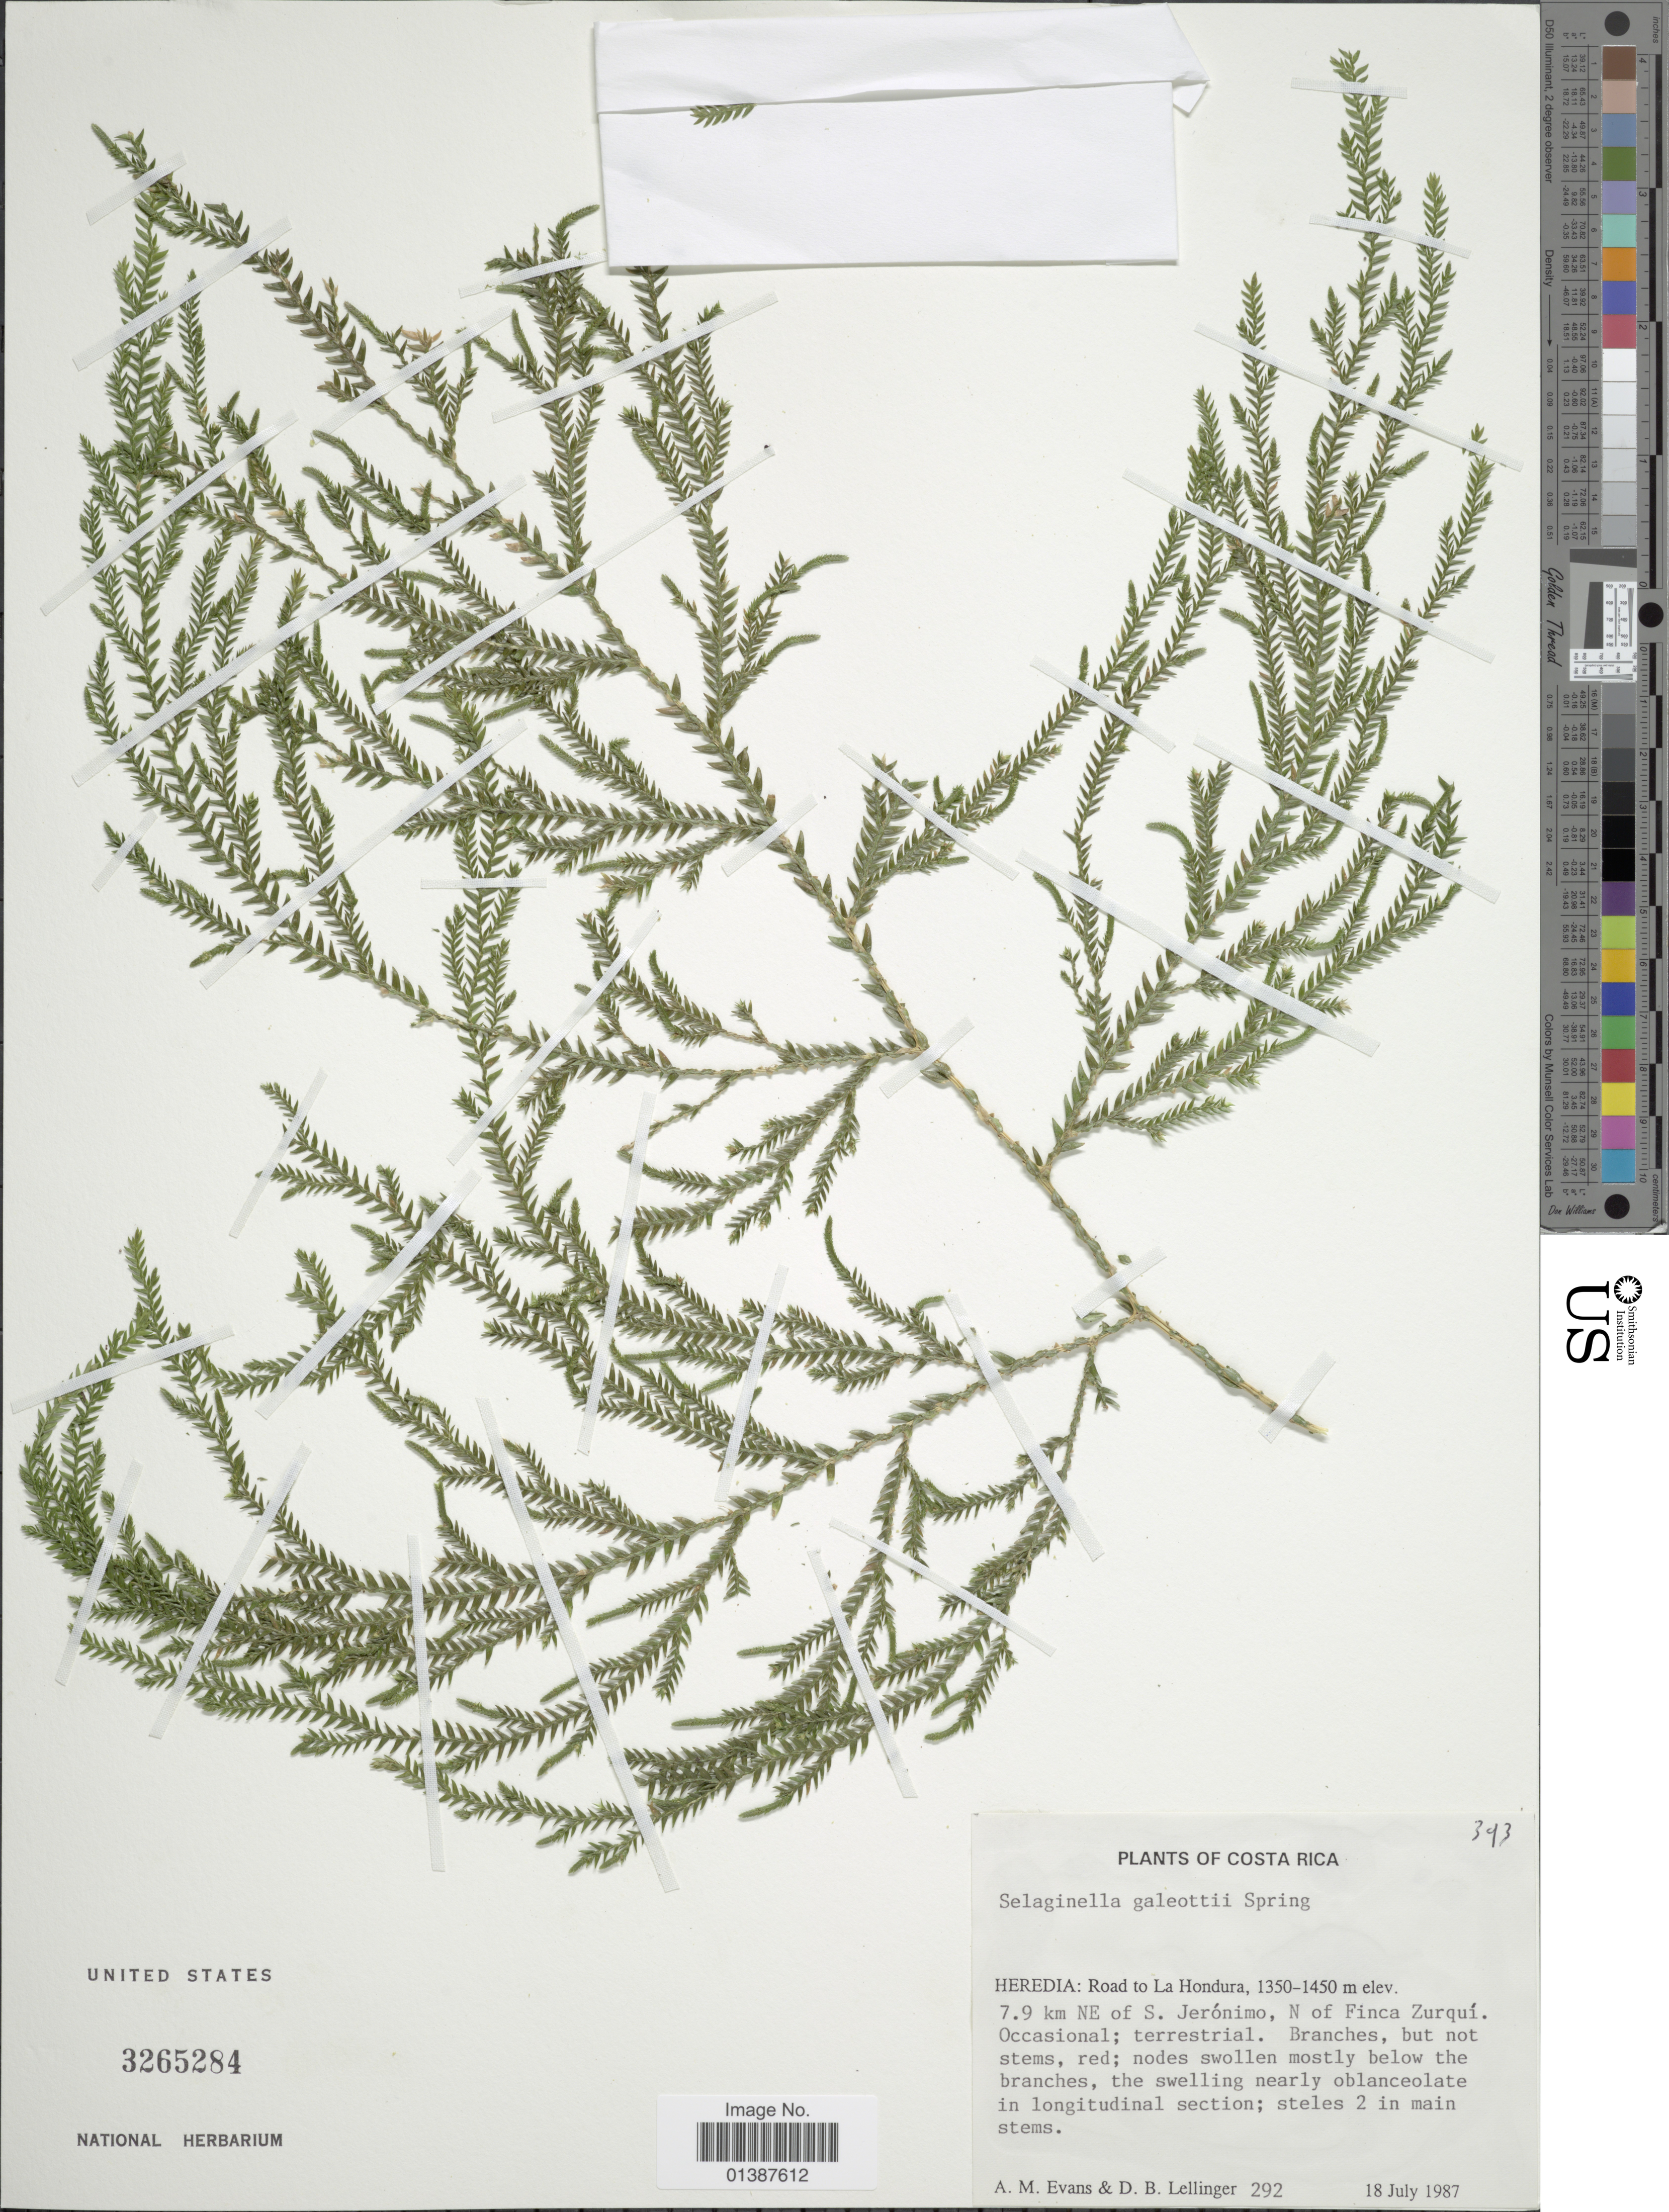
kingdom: Plantae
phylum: Tracheophyta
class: Lycopodiopsida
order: Selaginellales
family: Selaginellaceae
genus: Selaginella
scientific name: Selaginella galeottii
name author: Spring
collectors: A. M. Evans & D. B. Lellinger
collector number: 292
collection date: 1987-07-18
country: Costa Rica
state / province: Heredia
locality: Road to La Hondura, 7.9 km NE of S. Jerónimo, N of Finca Zurquí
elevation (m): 1350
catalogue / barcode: US 3265284